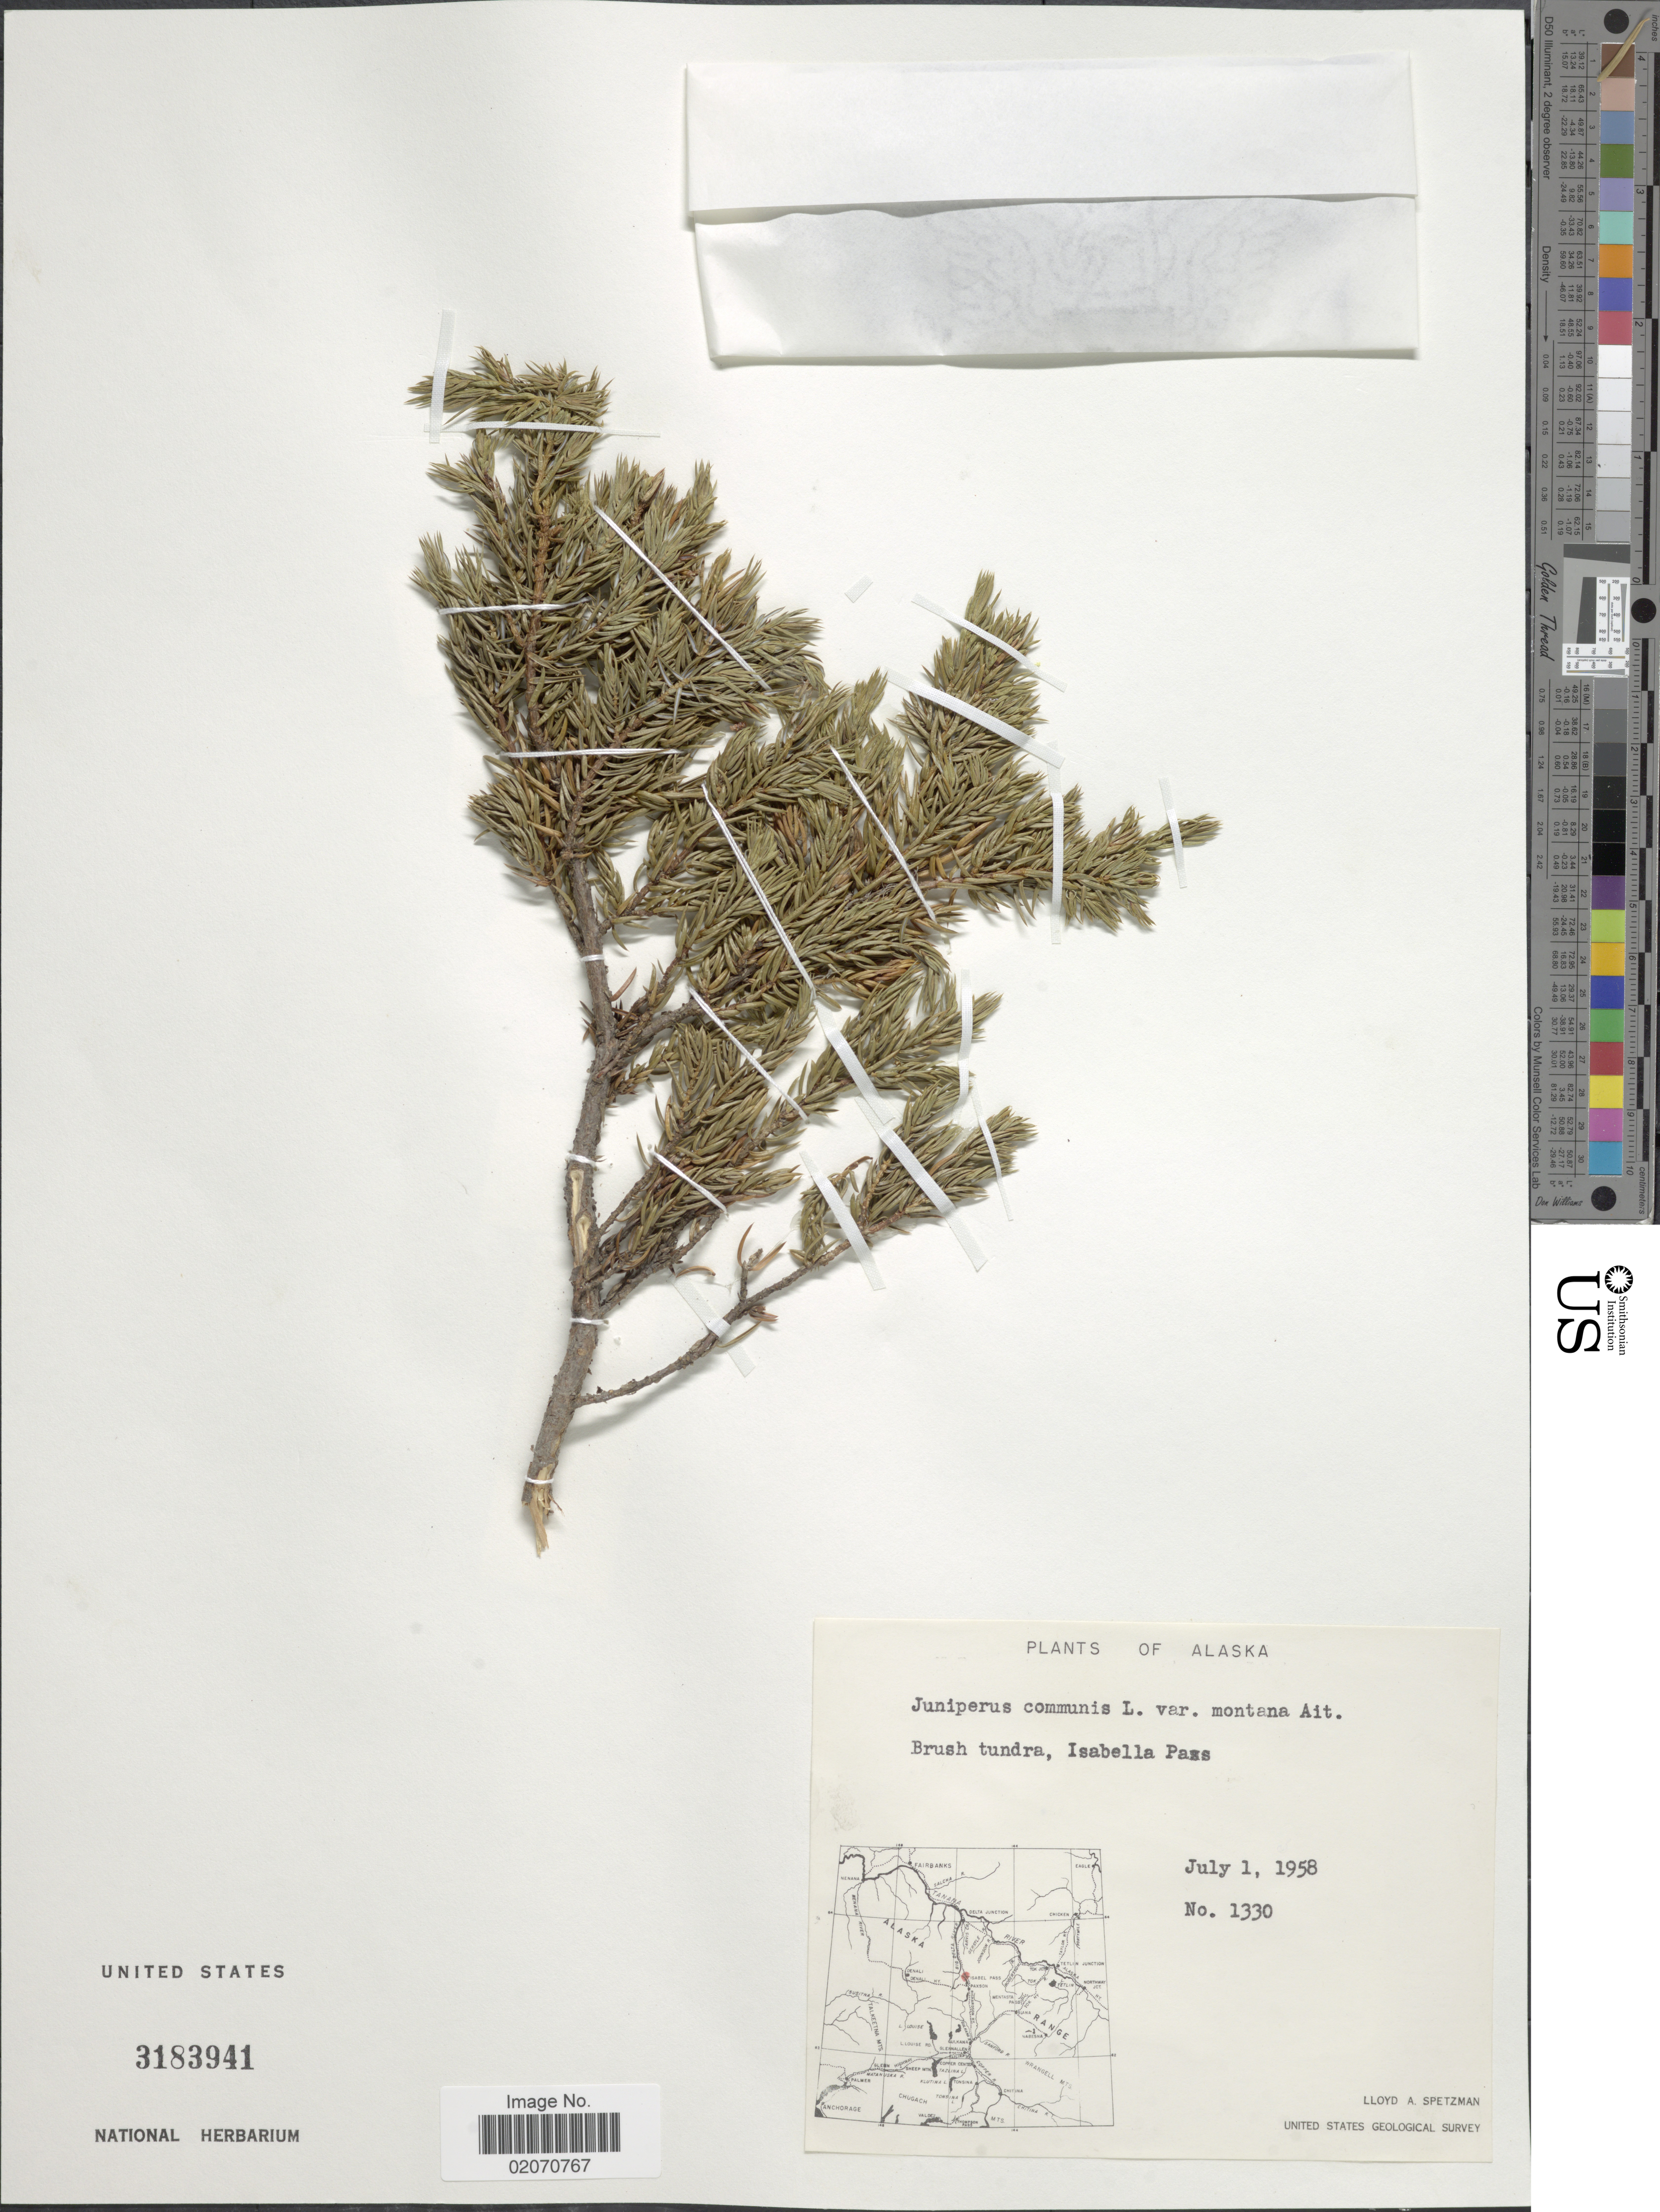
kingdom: Plantae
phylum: Tracheophyta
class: Pinopsida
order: Pinales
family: Cupressaceae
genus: Juniperus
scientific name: Juniperus communis subsp. nana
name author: (Willd.) Syme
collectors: L. Spetzman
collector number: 1330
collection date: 1958-07-01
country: United States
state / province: Alaska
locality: Isabella Pass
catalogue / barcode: US 3183941